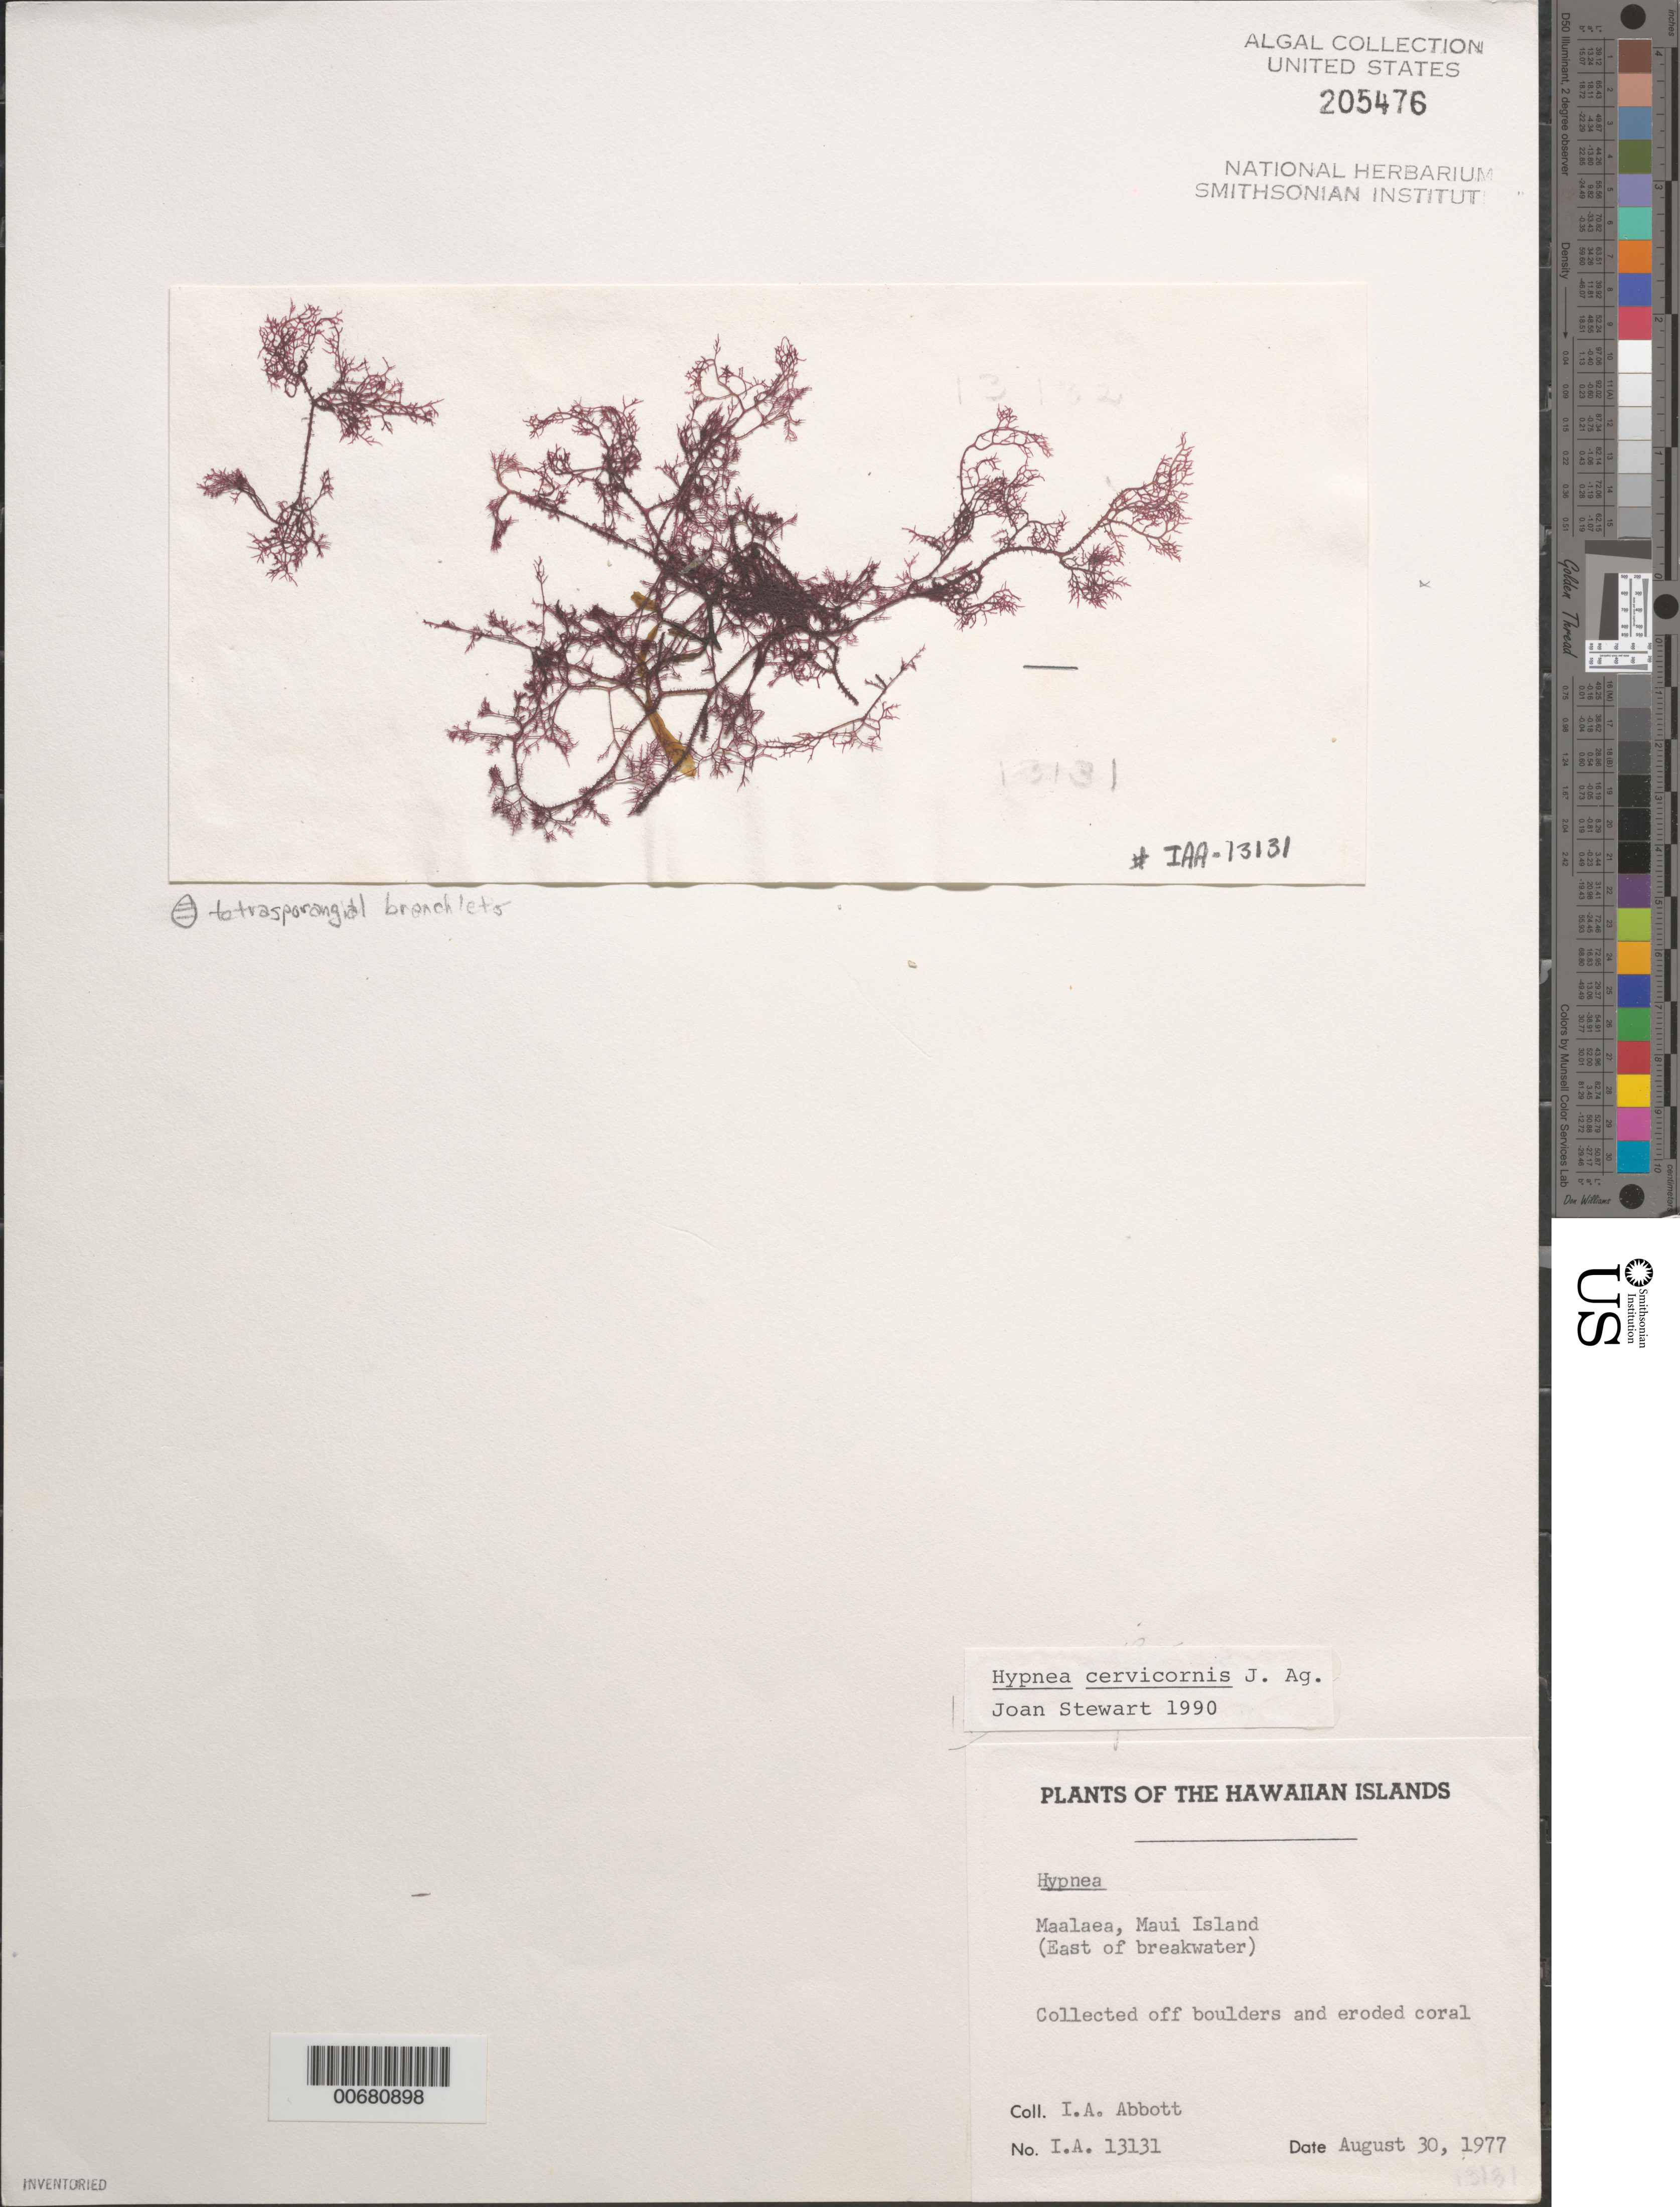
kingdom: Plantae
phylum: Rhodophyta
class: Florideophyceae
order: Gigartinales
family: Cystocloniaceae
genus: Hypnea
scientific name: Hypnea cervicornis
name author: J. Agardh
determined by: Stewart, Joan G.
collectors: I. A. Abbott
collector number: IAA 13131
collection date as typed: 30 Aug 1977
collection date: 1977-08-30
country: United States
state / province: Hawaii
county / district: Maui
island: Maui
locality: Ma'alaea, east of breakwater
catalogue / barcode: US 205476